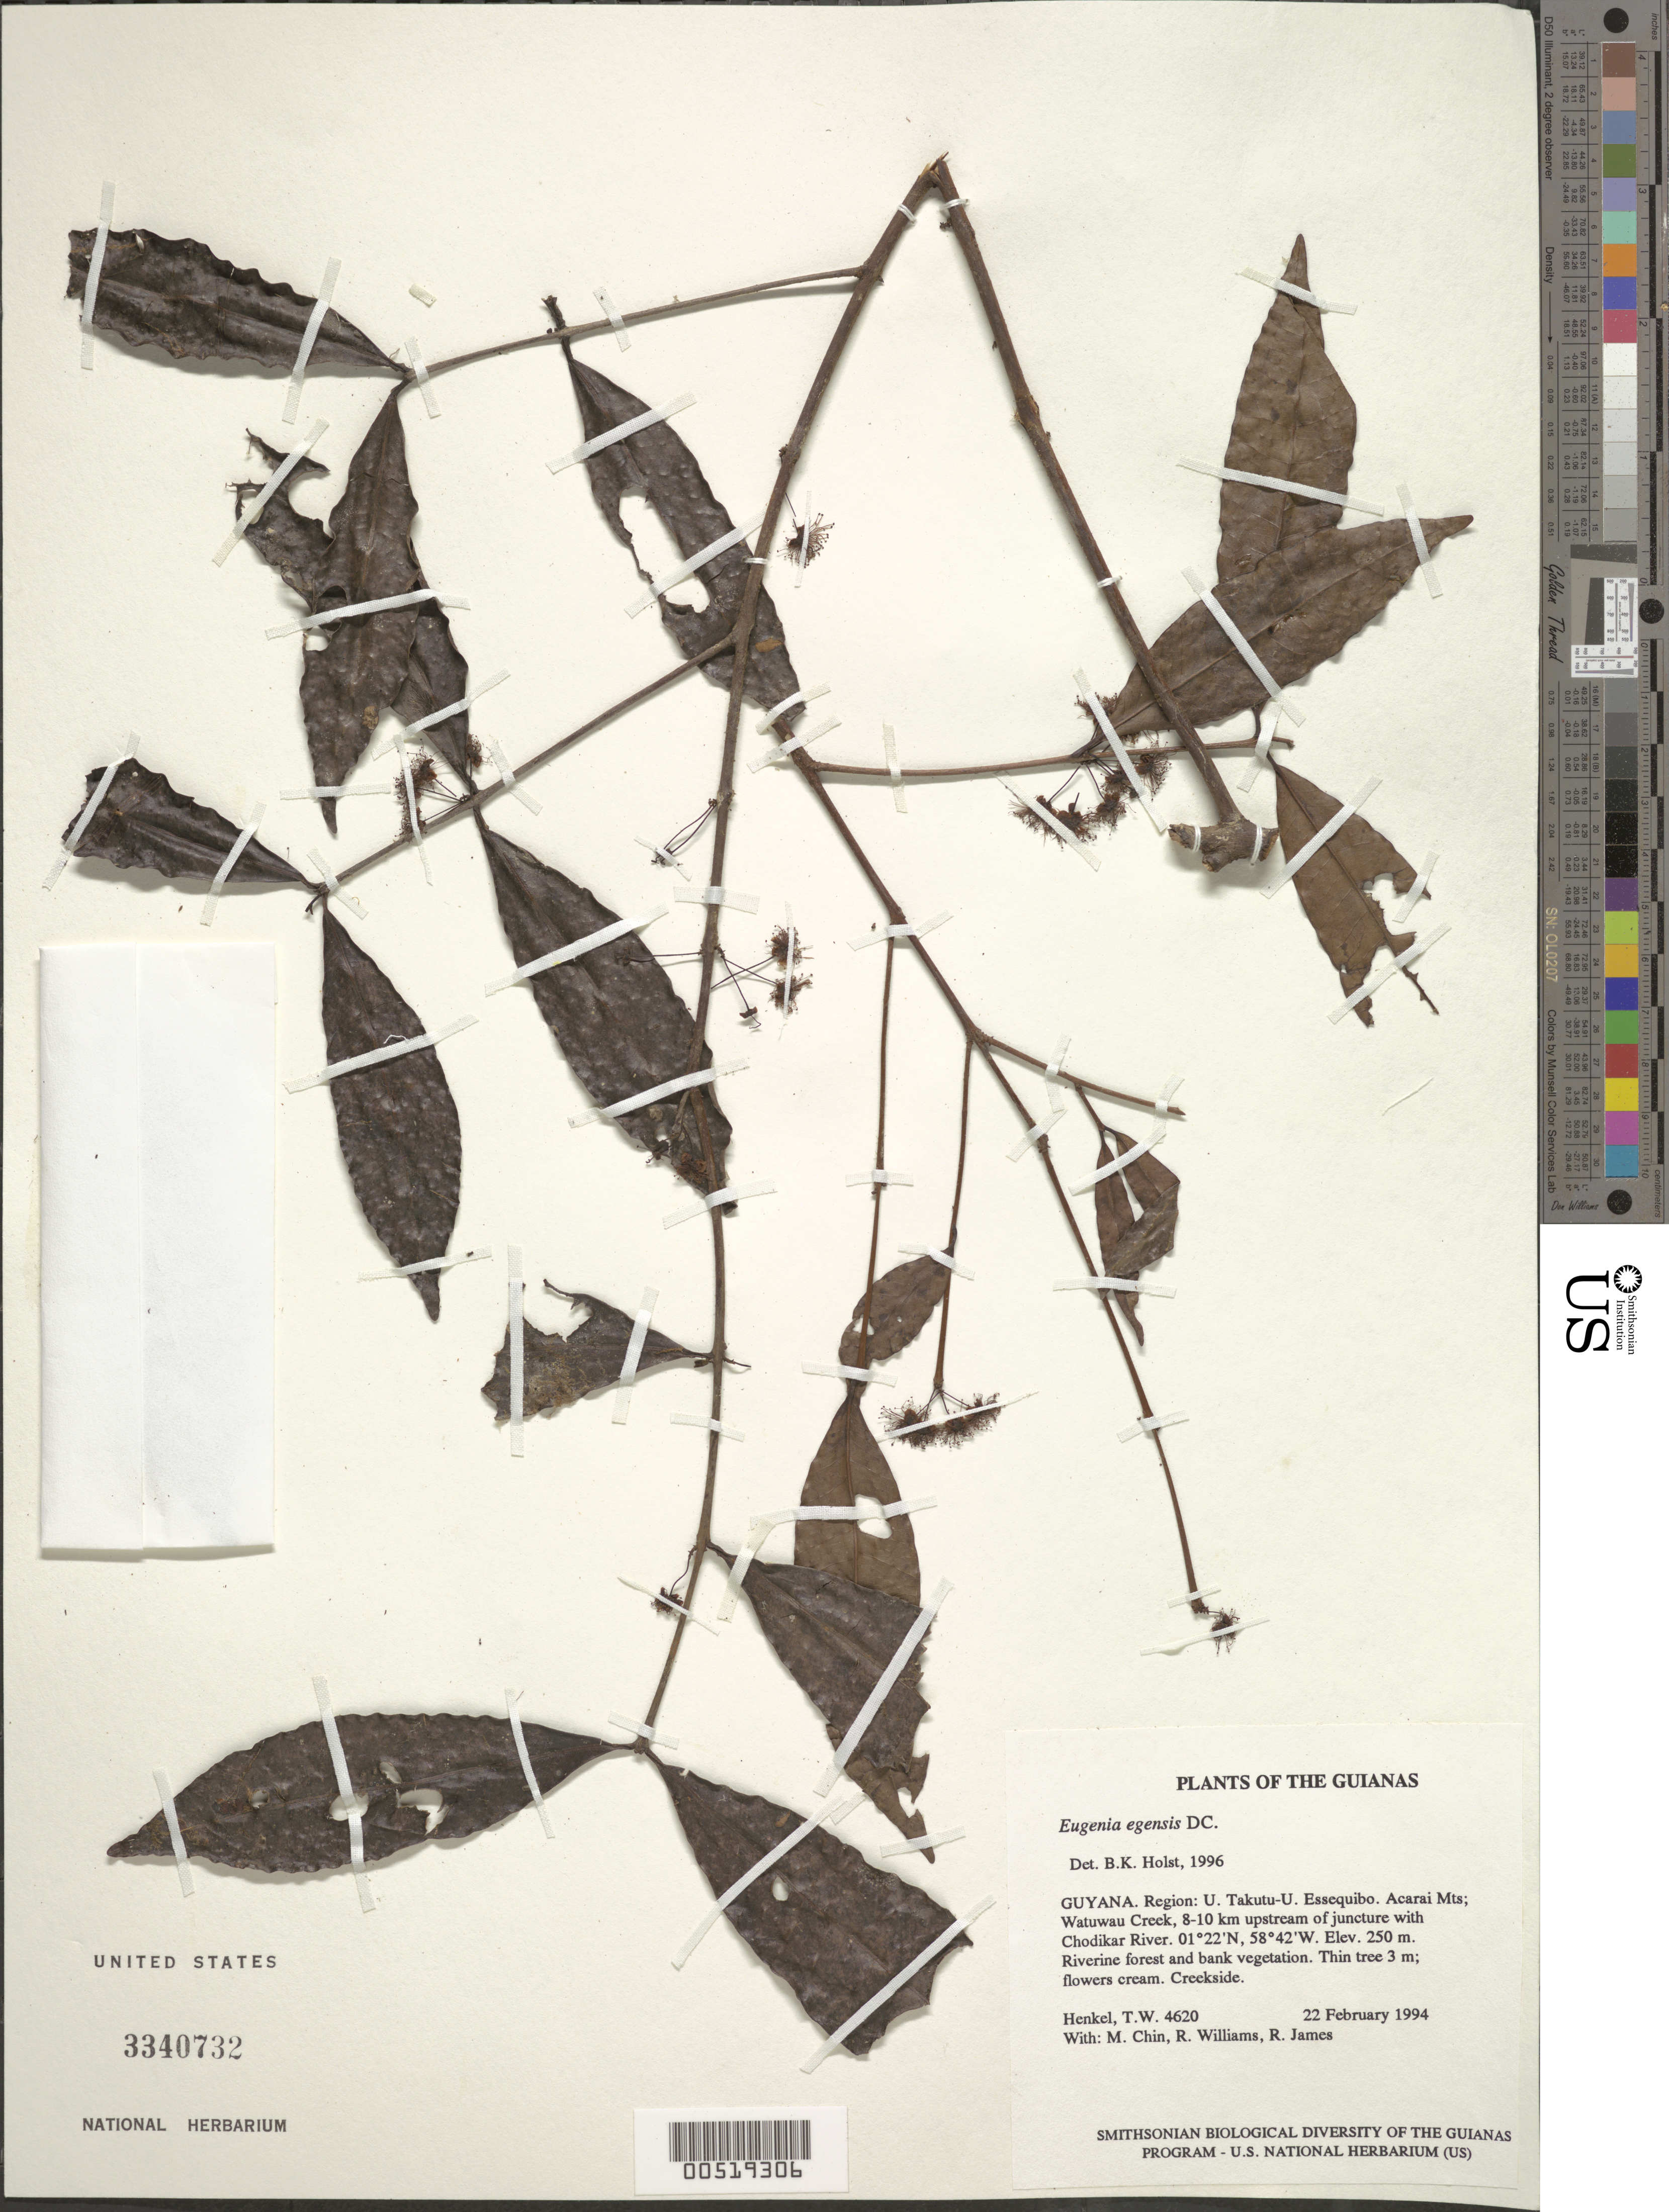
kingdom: Plantae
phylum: Tracheophyta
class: Magnoliopsida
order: Myrtales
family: Myrtaceae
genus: Eugenia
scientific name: Eugenia egensis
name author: DC.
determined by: Holst, Bruce K.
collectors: T. Henkel, M. Chin, R. Williams & R. James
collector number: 4620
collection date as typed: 22 February 1994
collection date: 1994-02-22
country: Guyana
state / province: U. Takutu-U. Essequibo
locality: Acarai Mts; Watuwau Creek, 8-10 km upstream of juncture with Chodikar River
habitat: Riverine forest and bank vegetation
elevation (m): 250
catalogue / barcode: US 3340732